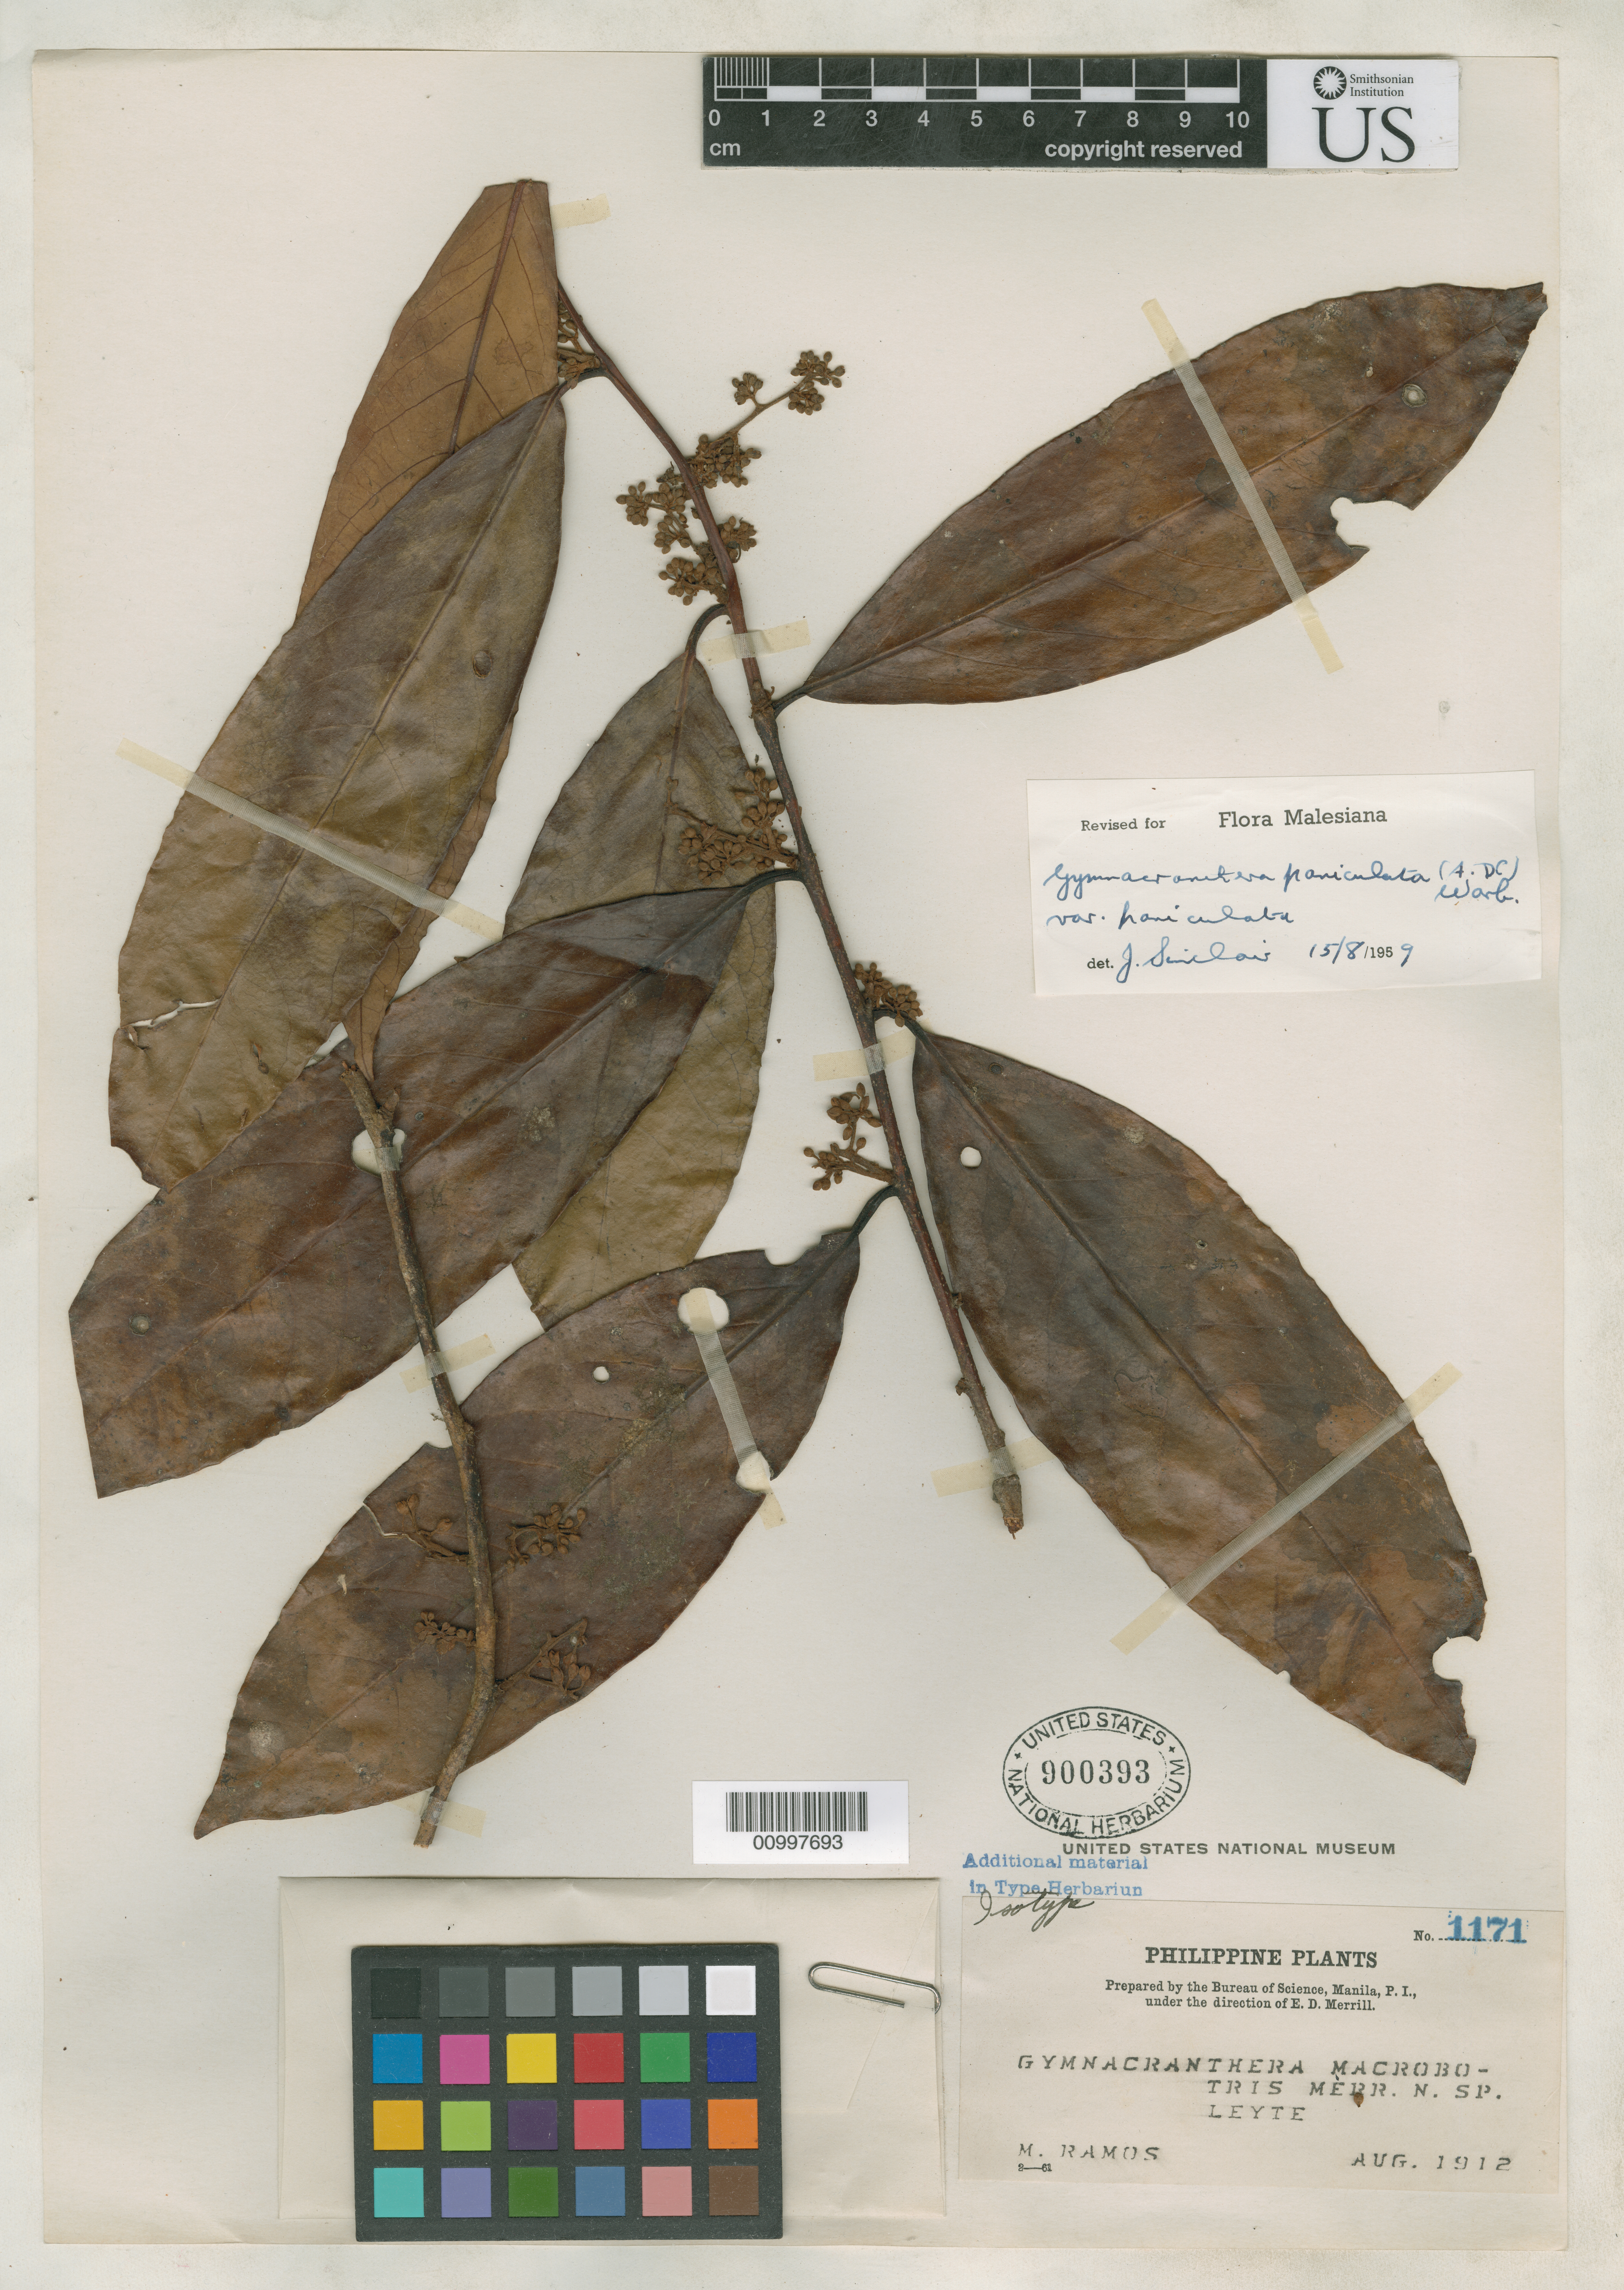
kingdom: Plantae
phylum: Tracheophyta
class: Magnoliopsida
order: Magnoliales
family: Myristicaceae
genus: Gymnacranthera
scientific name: Gymnacranthera macrobotrys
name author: Merr.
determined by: Sinclair, James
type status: Isotype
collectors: M. Ramos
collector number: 1171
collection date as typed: Aug 1912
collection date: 1912-08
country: Philippines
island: Leyte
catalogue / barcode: US 900393